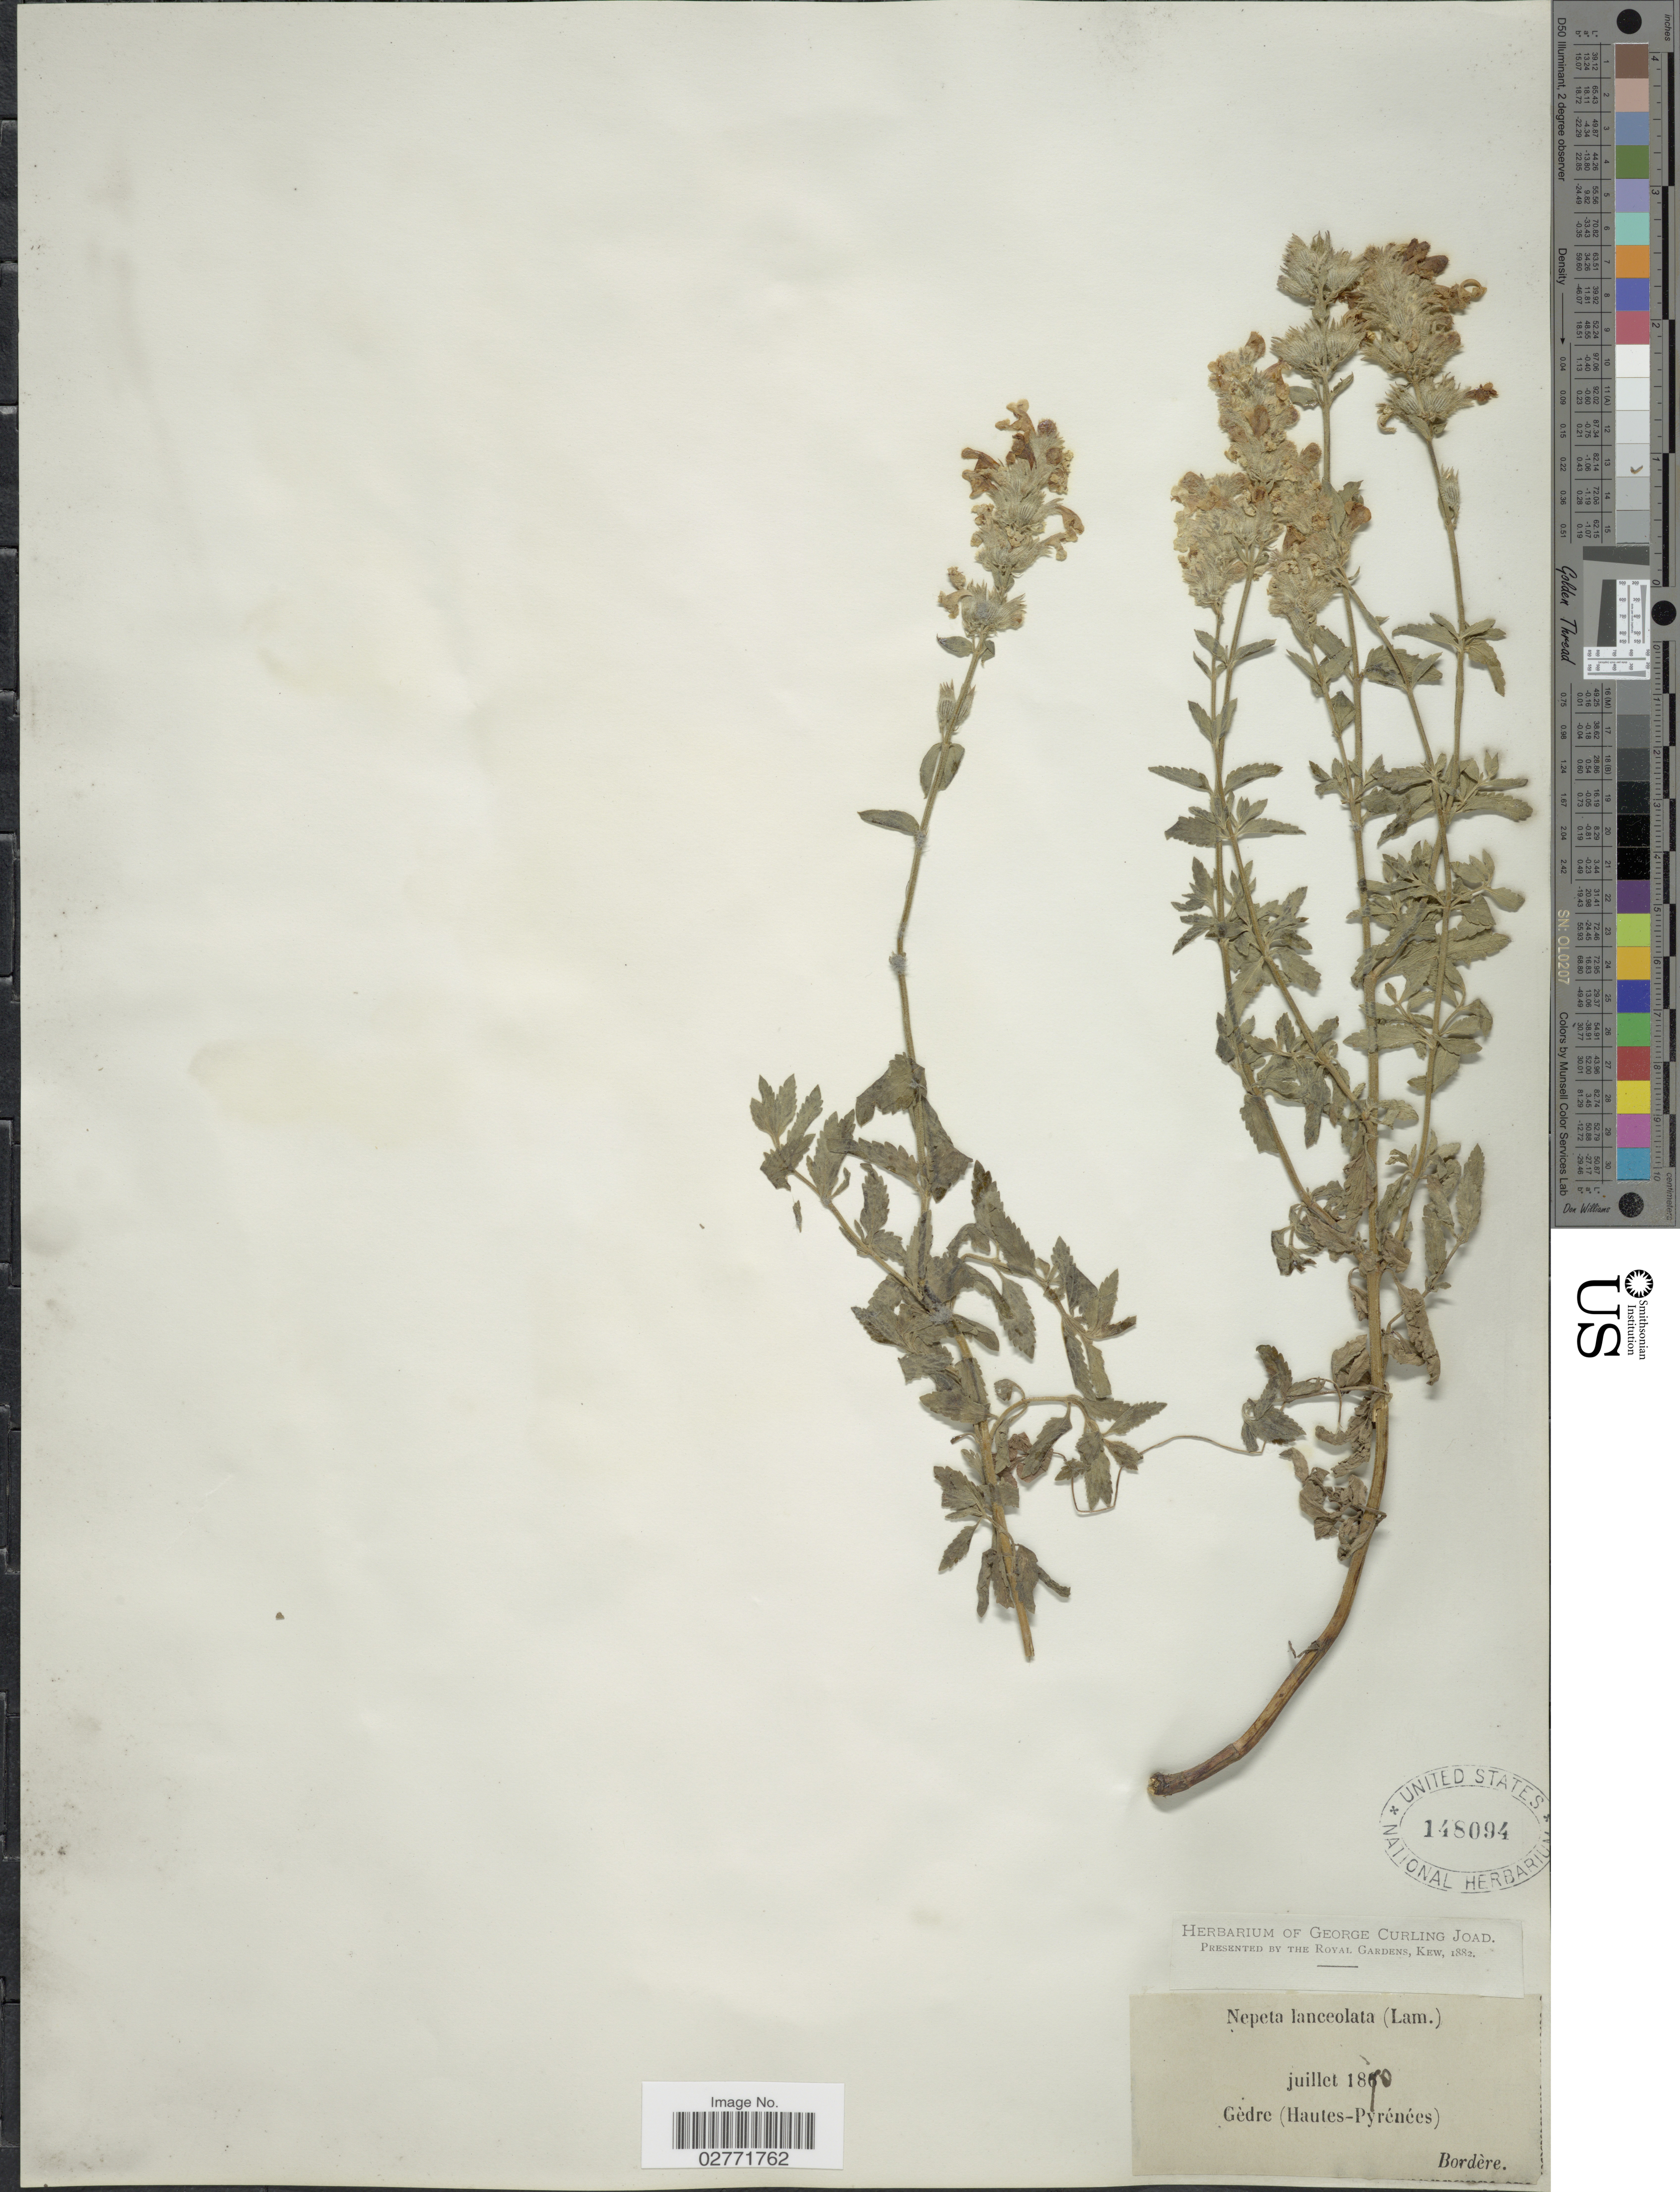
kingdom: Plantae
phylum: Tracheophyta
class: Magnoliopsida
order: Lamiales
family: Lamiaceae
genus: Nepeta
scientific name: Nepeta lanceolata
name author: Lam.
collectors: -. Bordère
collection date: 1870-07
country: France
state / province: Occitanie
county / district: Hautes-Pyrénées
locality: Gèdre (Hautes-Pyrénées)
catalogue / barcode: US 148094